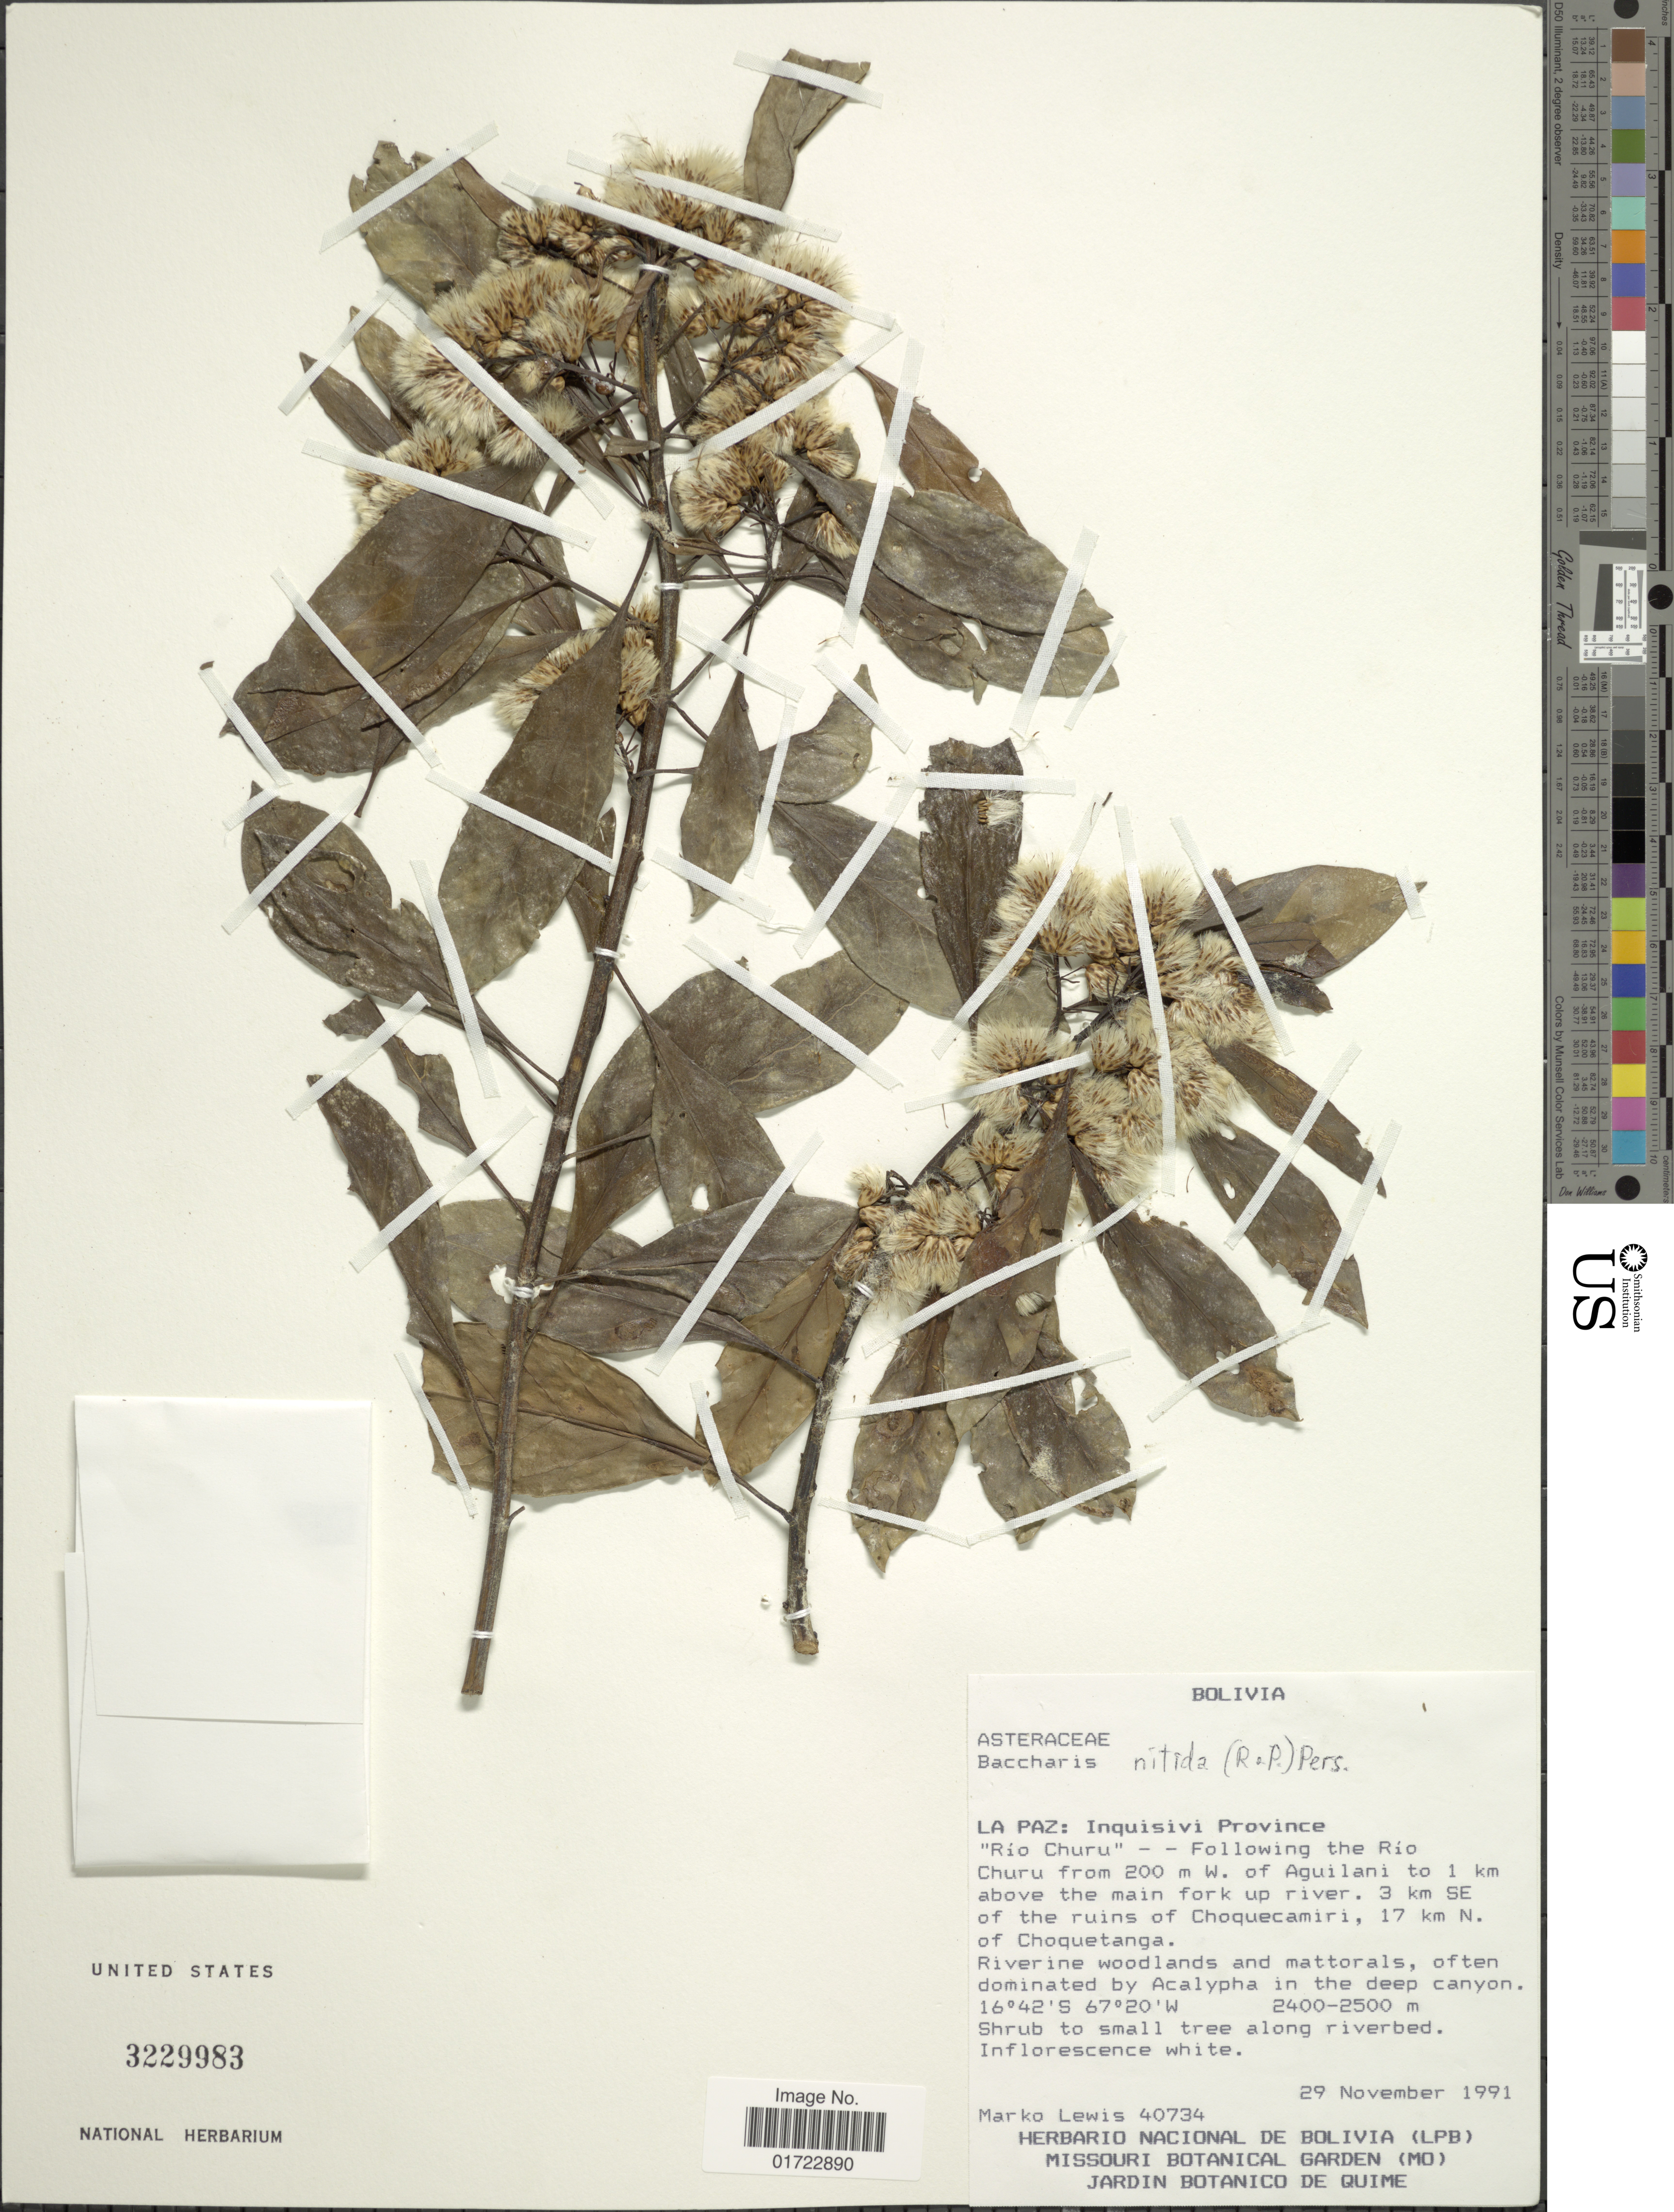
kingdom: Plantae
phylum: Tracheophyta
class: Magnoliopsida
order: Asterales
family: Asteraceae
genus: Baccharis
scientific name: Baccharis nitida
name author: (Ruiz & Pav.) Pers.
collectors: M. A. Lewis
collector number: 40734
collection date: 1991-11-29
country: Bolivia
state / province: La Paz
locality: Inquisivi Province. "Rio Churu"- - Following the Río Churu from 200 m W. of Aguilani to 1 km above the main fork up river. 3 km SE of the ruins of Choquecamiri, 17 km N. of Choquetanga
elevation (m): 2400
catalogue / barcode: US 3229983